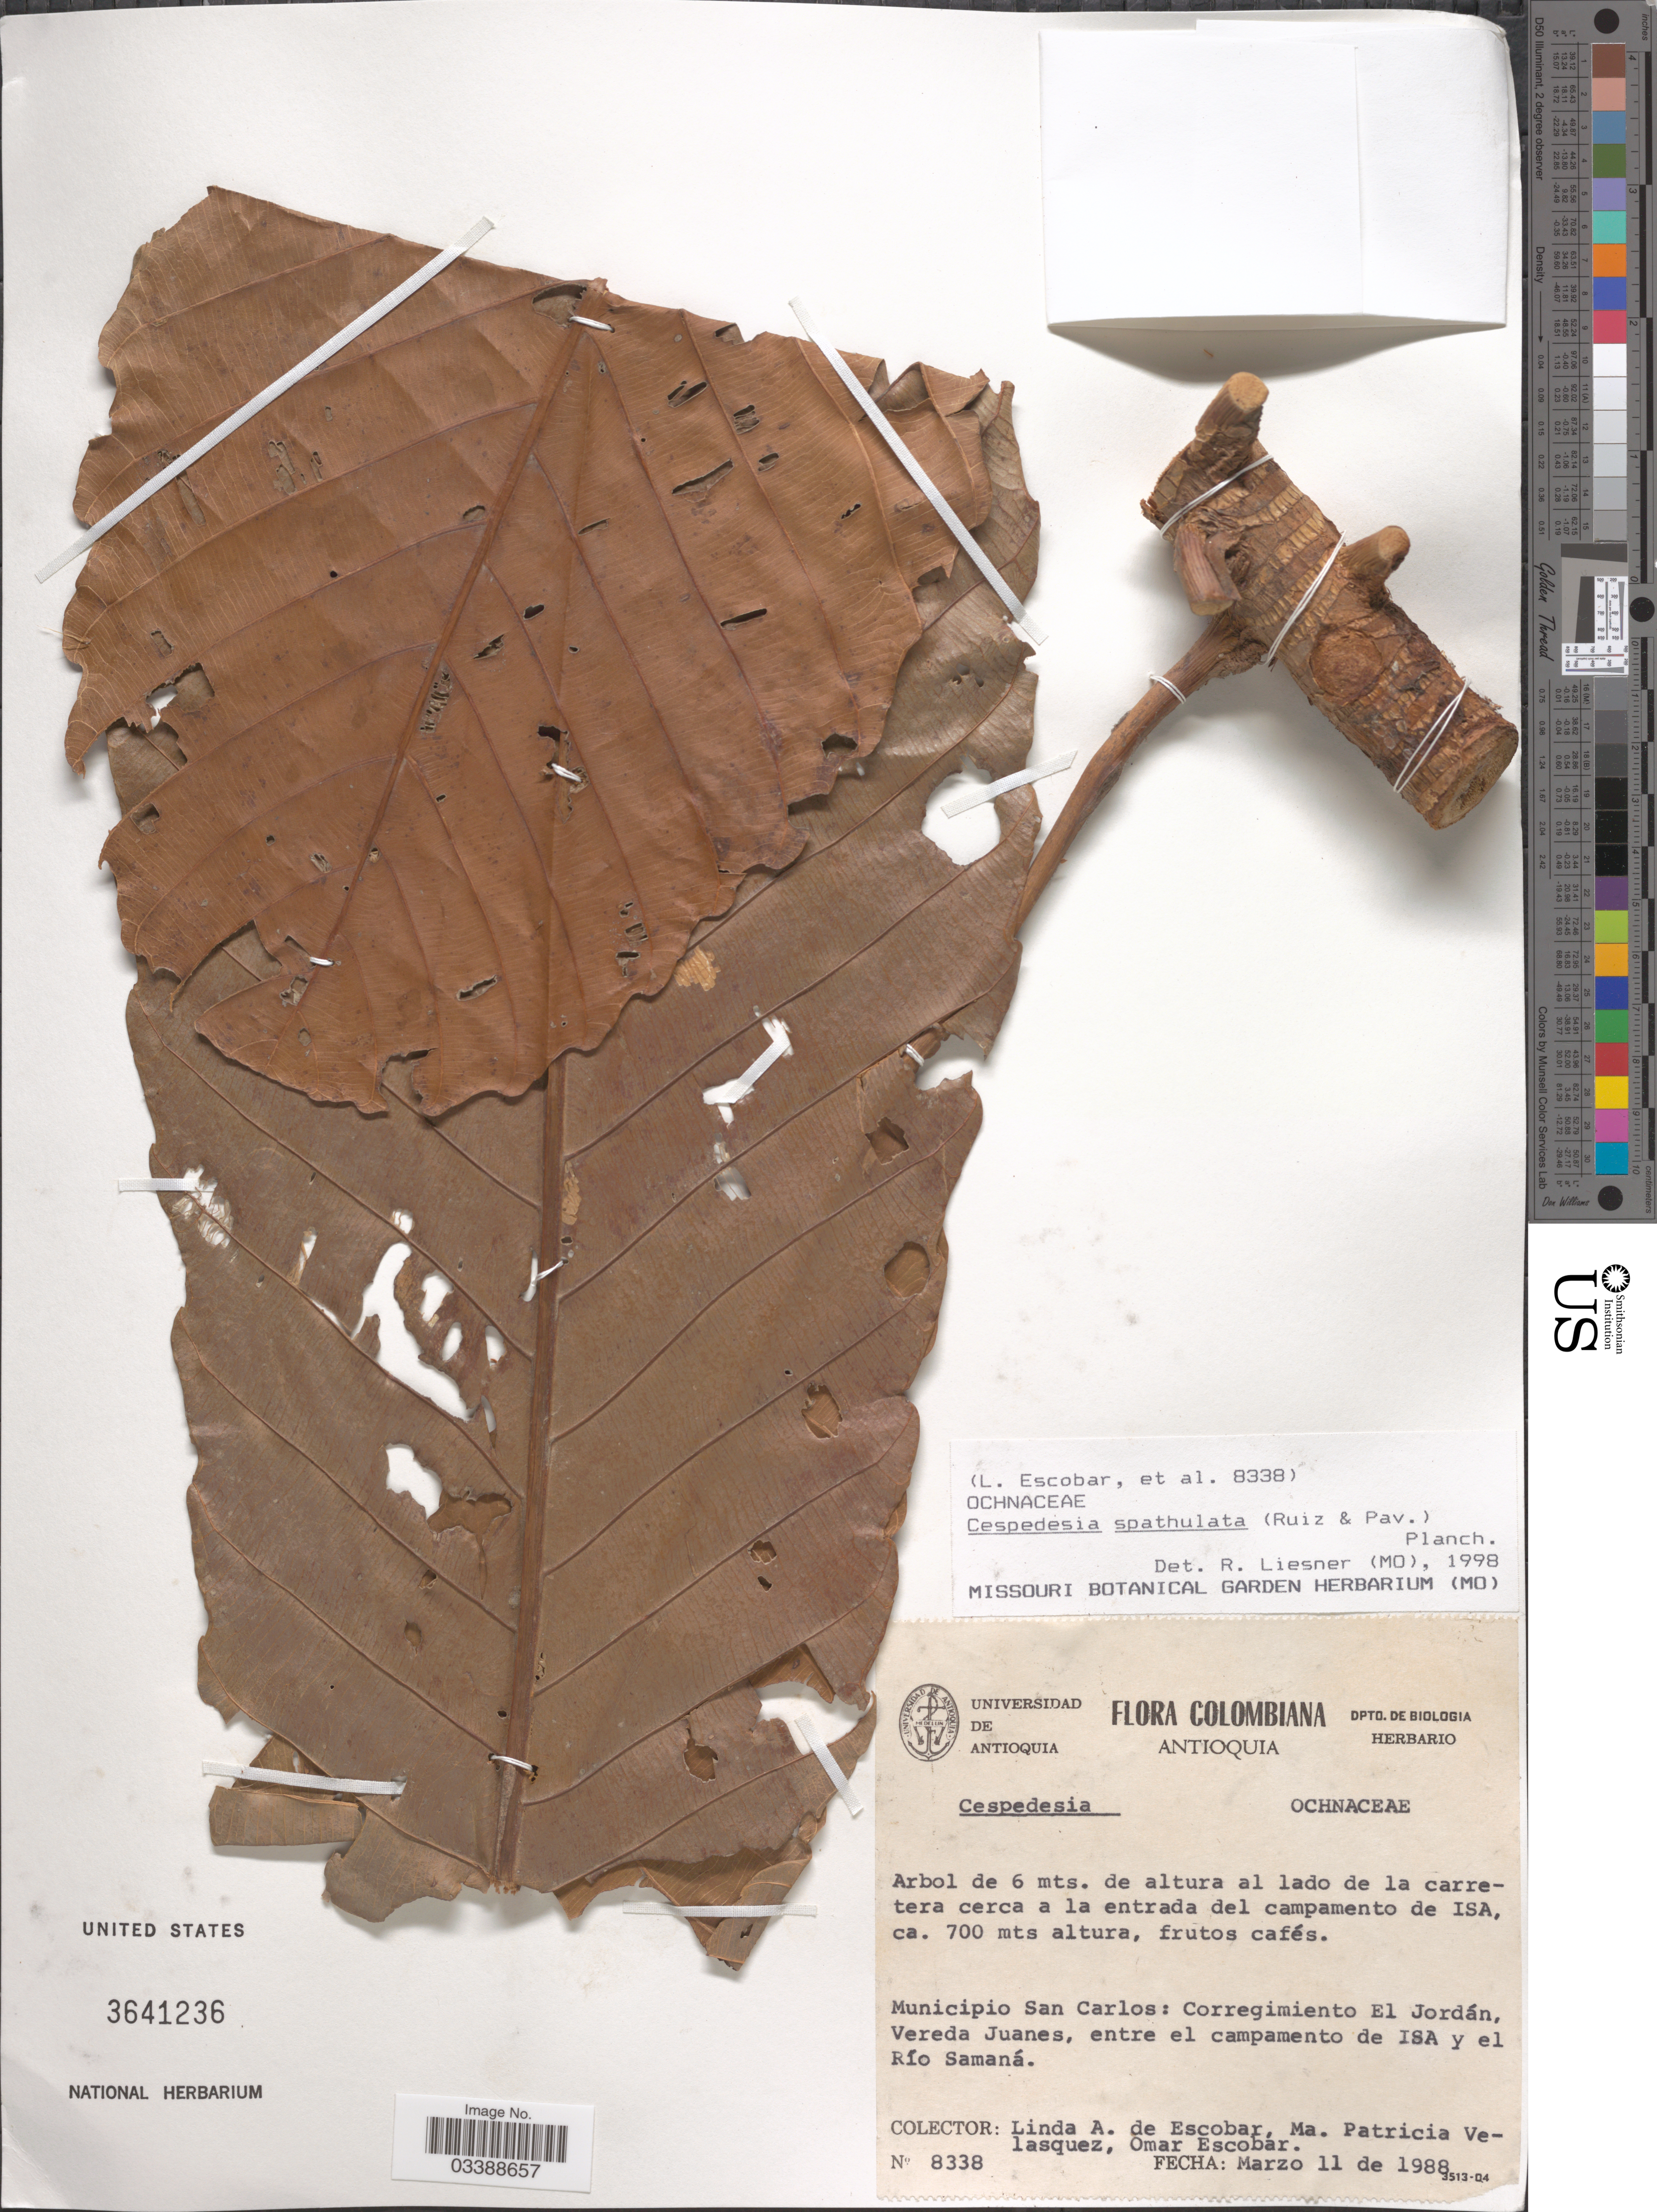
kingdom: Plantae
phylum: Tracheophyta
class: Magnoliopsida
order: Malpighiales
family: Ochnaceae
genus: Cespedesia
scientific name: Cespedesia spathulata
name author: (Ruiz & Pav.) Planch.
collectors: L. K. de Escobar, M. P. Velásquez & O. D. Escobar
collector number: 8338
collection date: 1988-03-11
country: Colombia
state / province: Antioquia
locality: Municipio San Carlos: Corregimiento El Jordán, Vereda Juanes, entre el campamento de ISA y el Río Samaná.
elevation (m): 700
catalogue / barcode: US 3641236